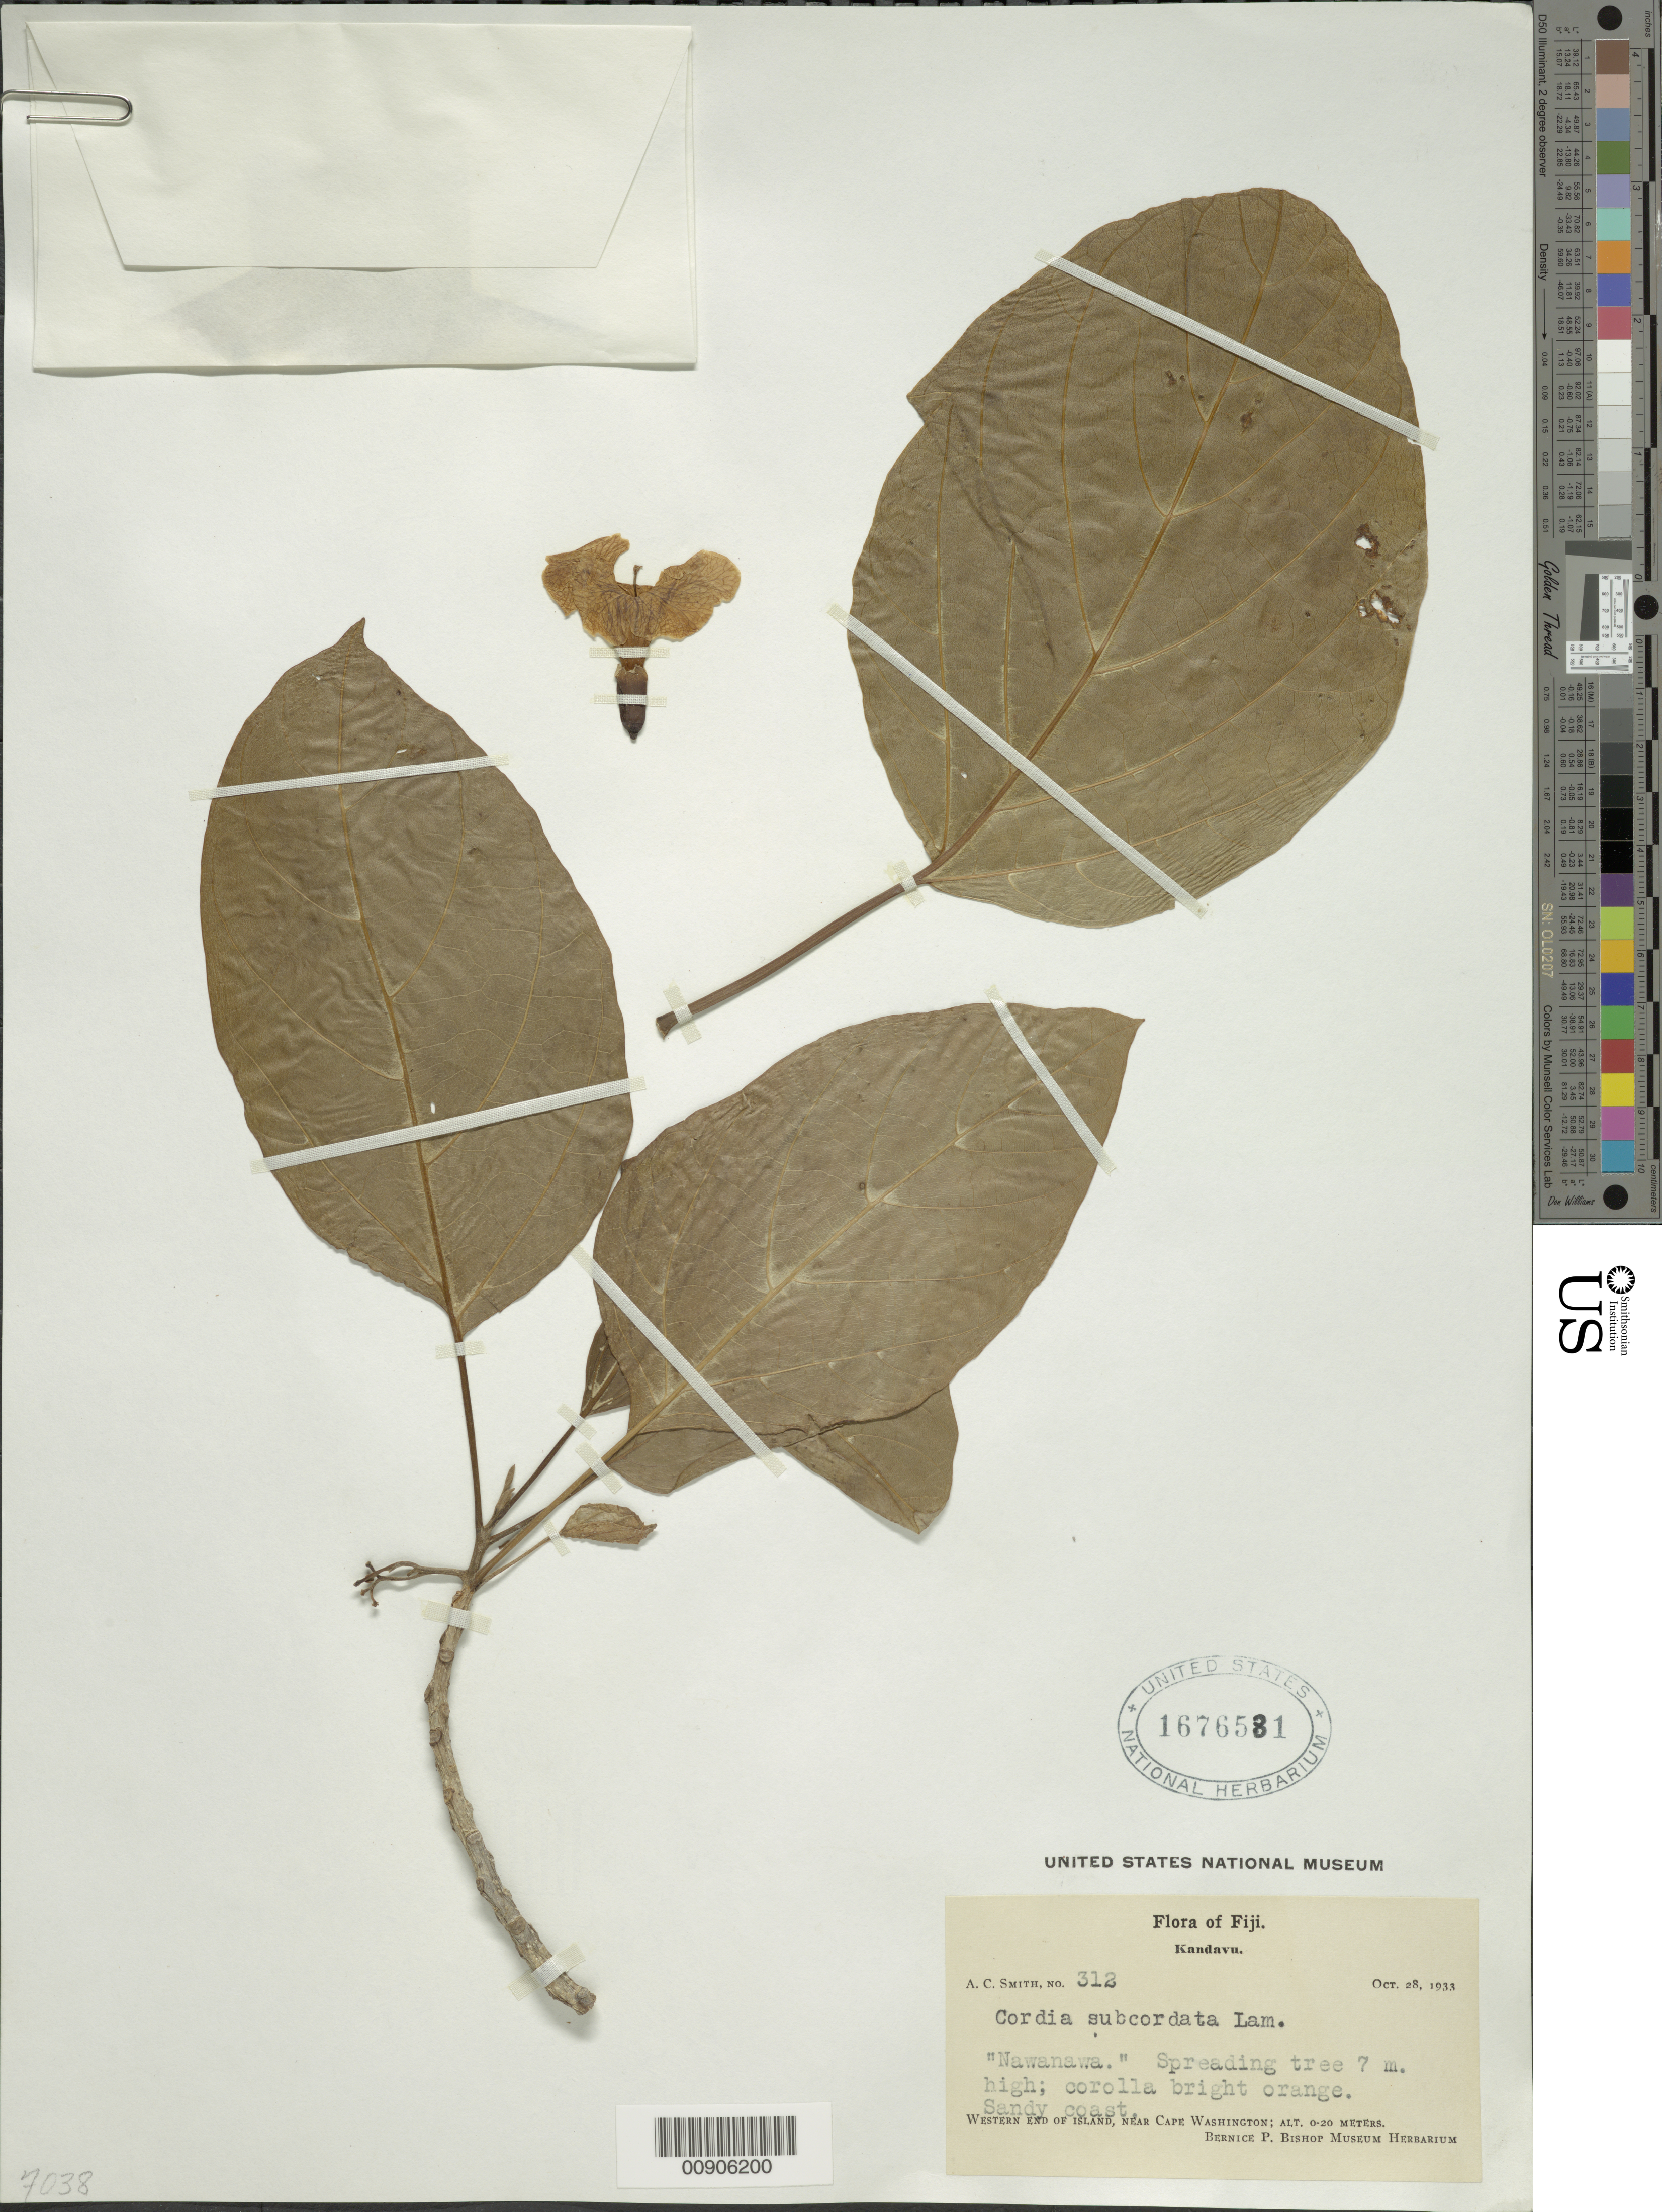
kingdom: Plantae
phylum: Tracheophyta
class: Magnoliopsida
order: Boraginales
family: Cordiaceae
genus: Cordia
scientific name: Cordia subcordata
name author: Lam.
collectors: C. A. Smith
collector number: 312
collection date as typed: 28 Oct 1933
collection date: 1933-10-28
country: Fiji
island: Kadavu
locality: Kandavu. Sandy coast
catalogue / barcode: US 1676581